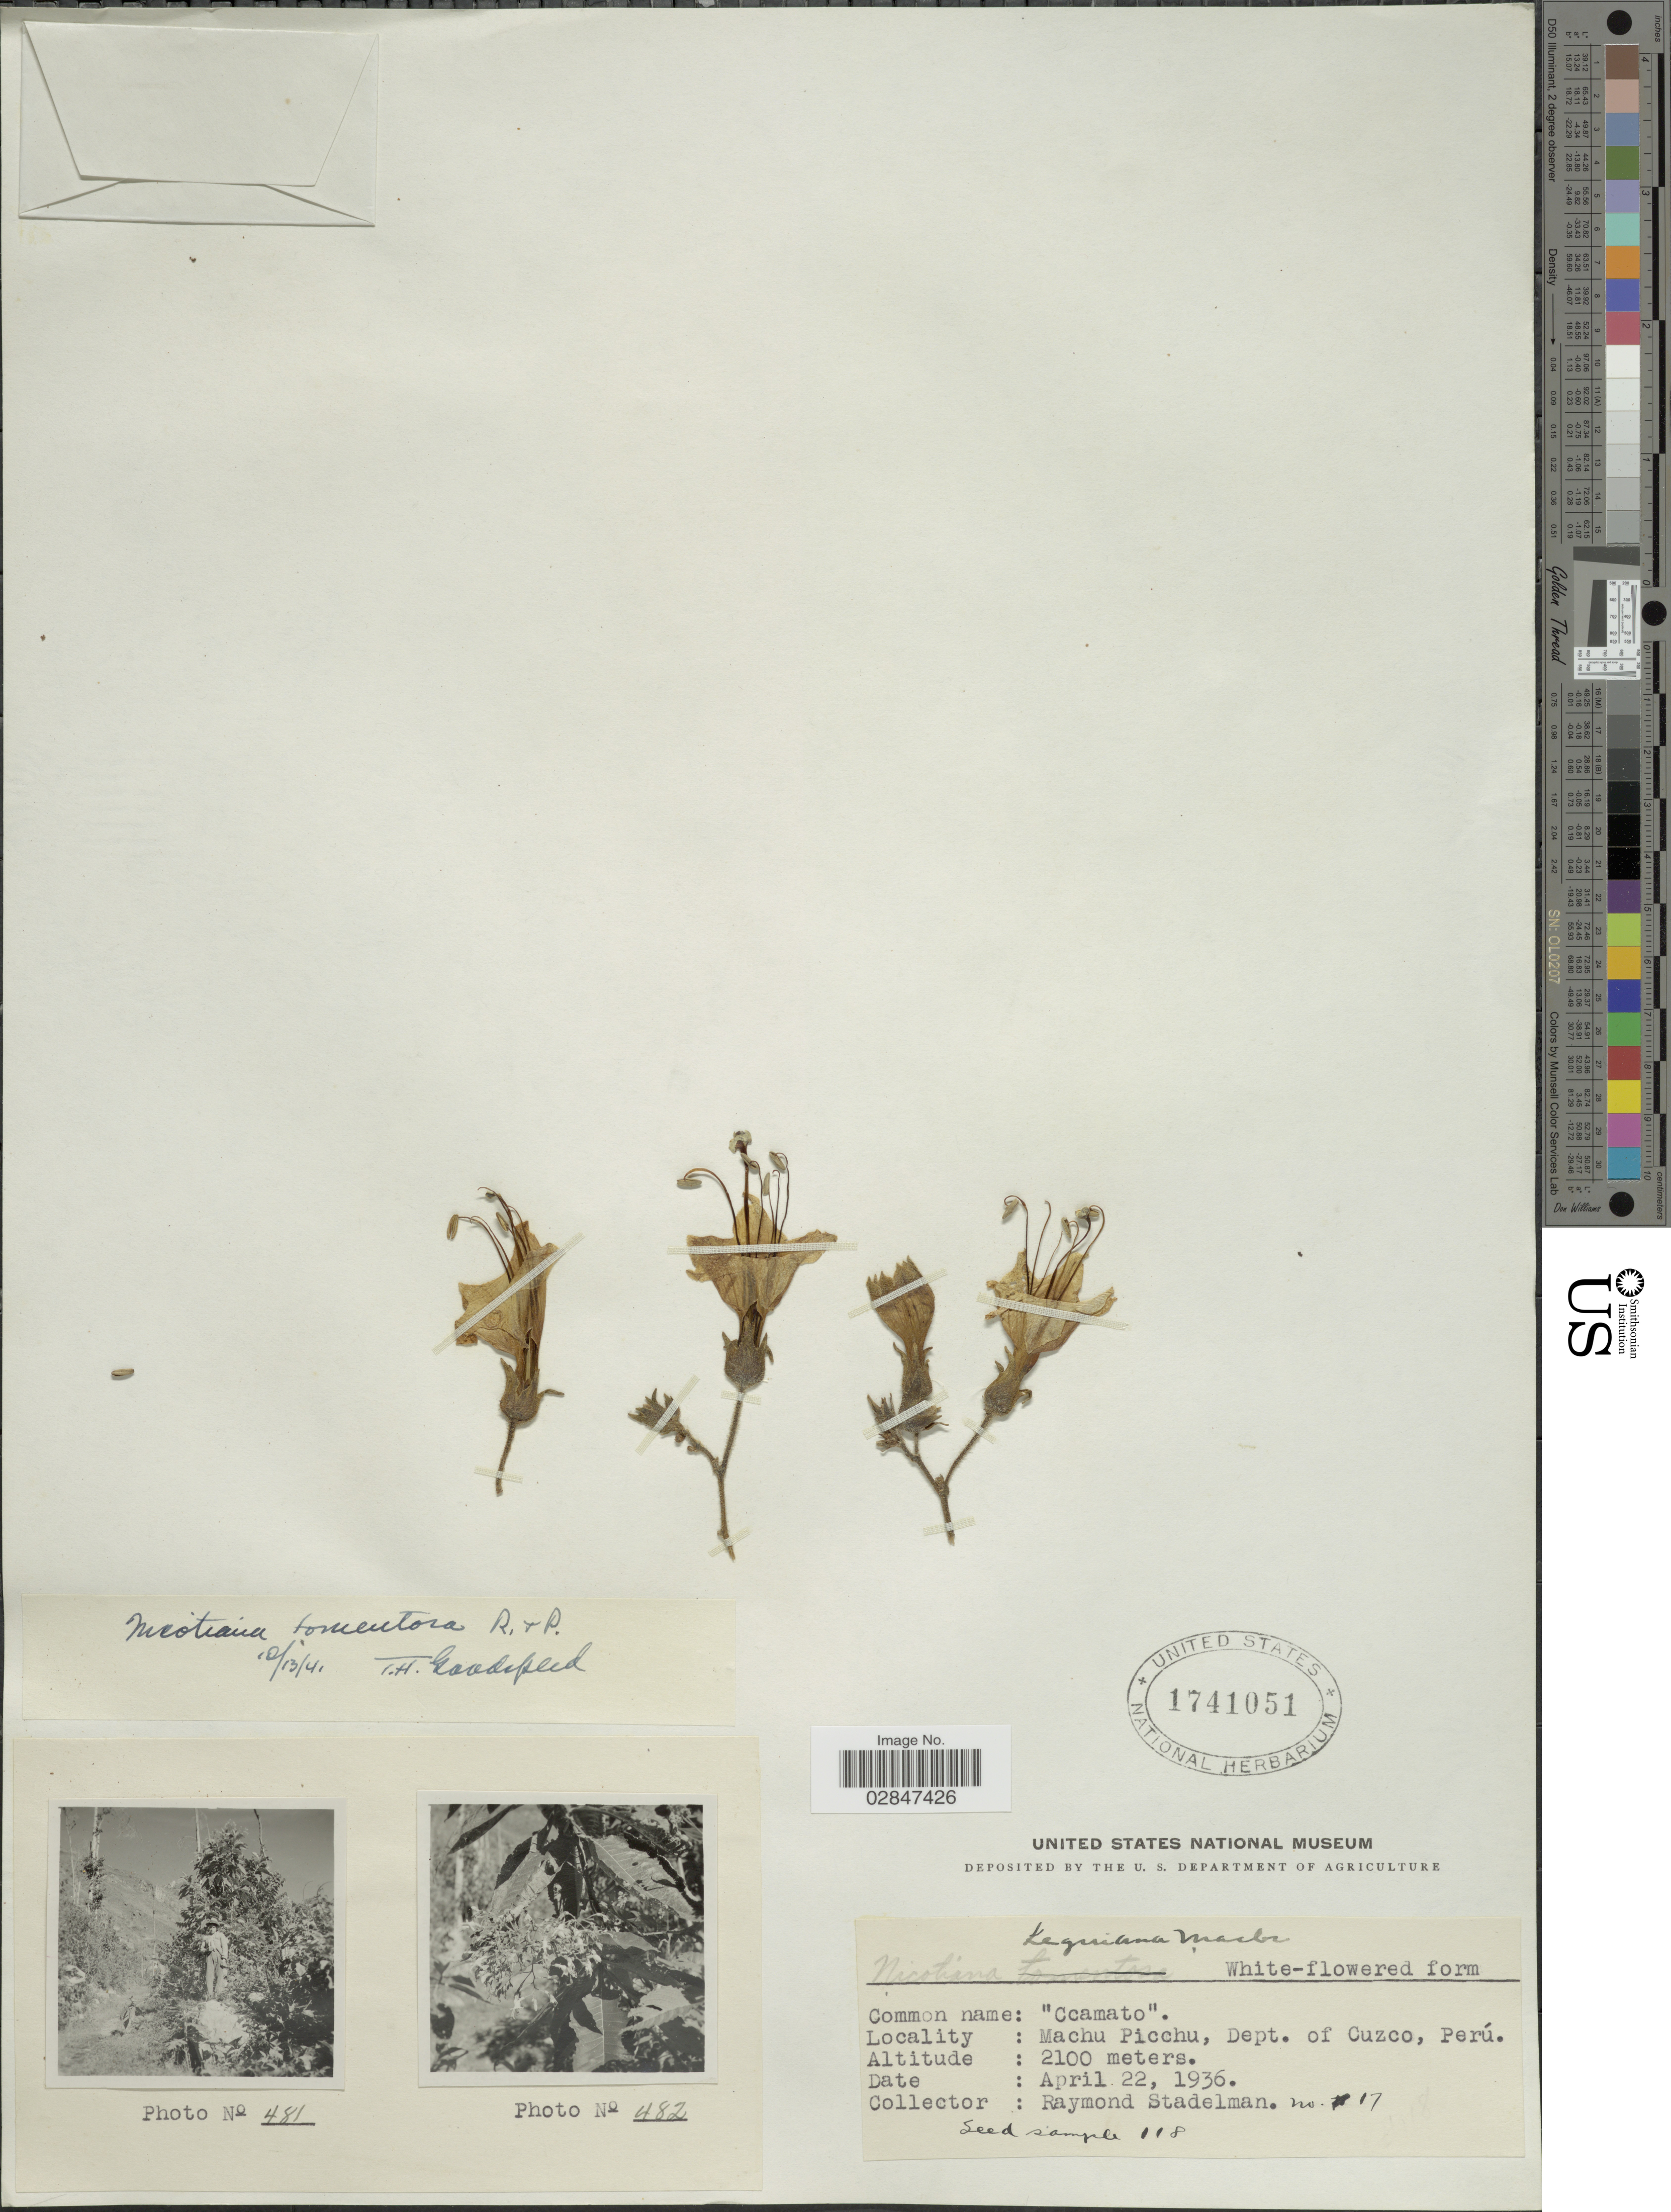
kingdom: Plantae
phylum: Tracheophyta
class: Magnoliopsida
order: Solanales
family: Solanaceae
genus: Nicotiana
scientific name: Nicotiana tomentosa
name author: Ruiz & Pav.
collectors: R. Stadelman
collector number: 17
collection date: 1936-04-22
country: Peru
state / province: Cusco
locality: Machu Picchu, Dept. of Cuzco, Perú.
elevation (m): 2100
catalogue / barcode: US 1741051